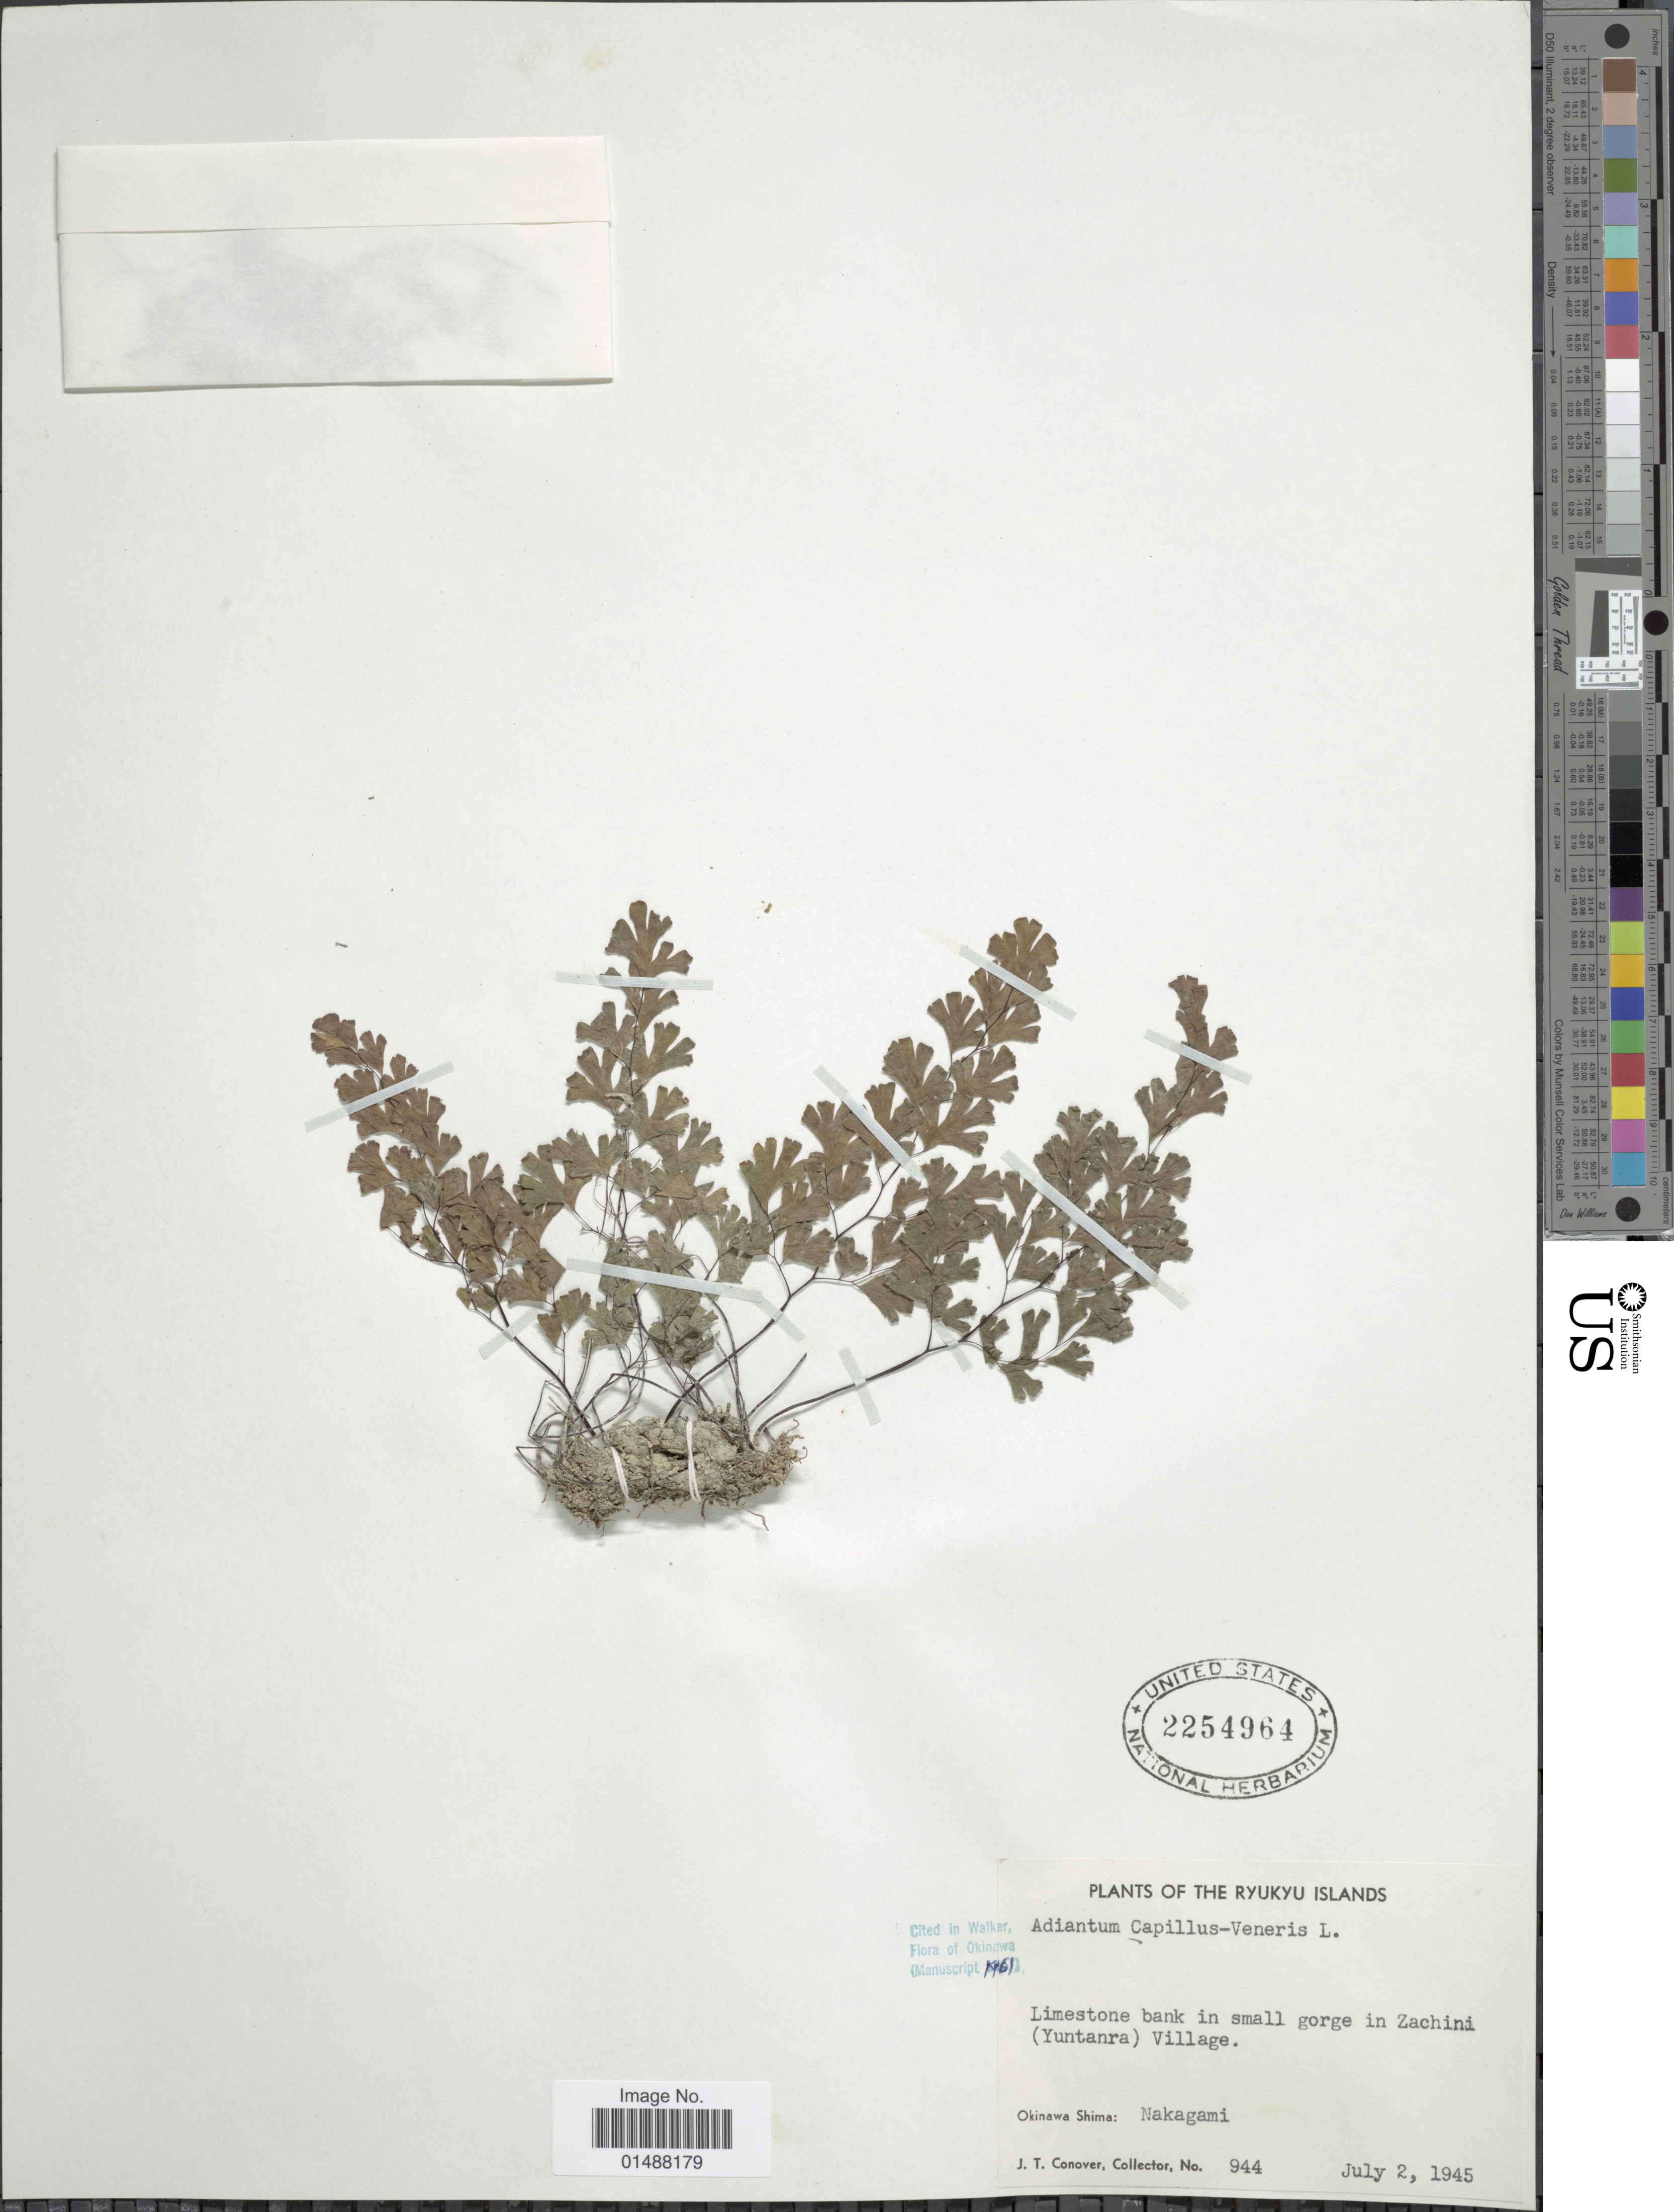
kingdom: Plantae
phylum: Tracheophyta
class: Polypodiopsida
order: Polypodiales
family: Pteridaceae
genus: Adiantum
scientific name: Adiantum capillus-veneris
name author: L.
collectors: J. T. Conover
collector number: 944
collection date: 1945-07-22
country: Japan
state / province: Okinawa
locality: Ryukyu Islands, Okinawa Shima: Nakagami, limestone bank in small gorge in Zachini (Yuntara) Village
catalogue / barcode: US 2254964